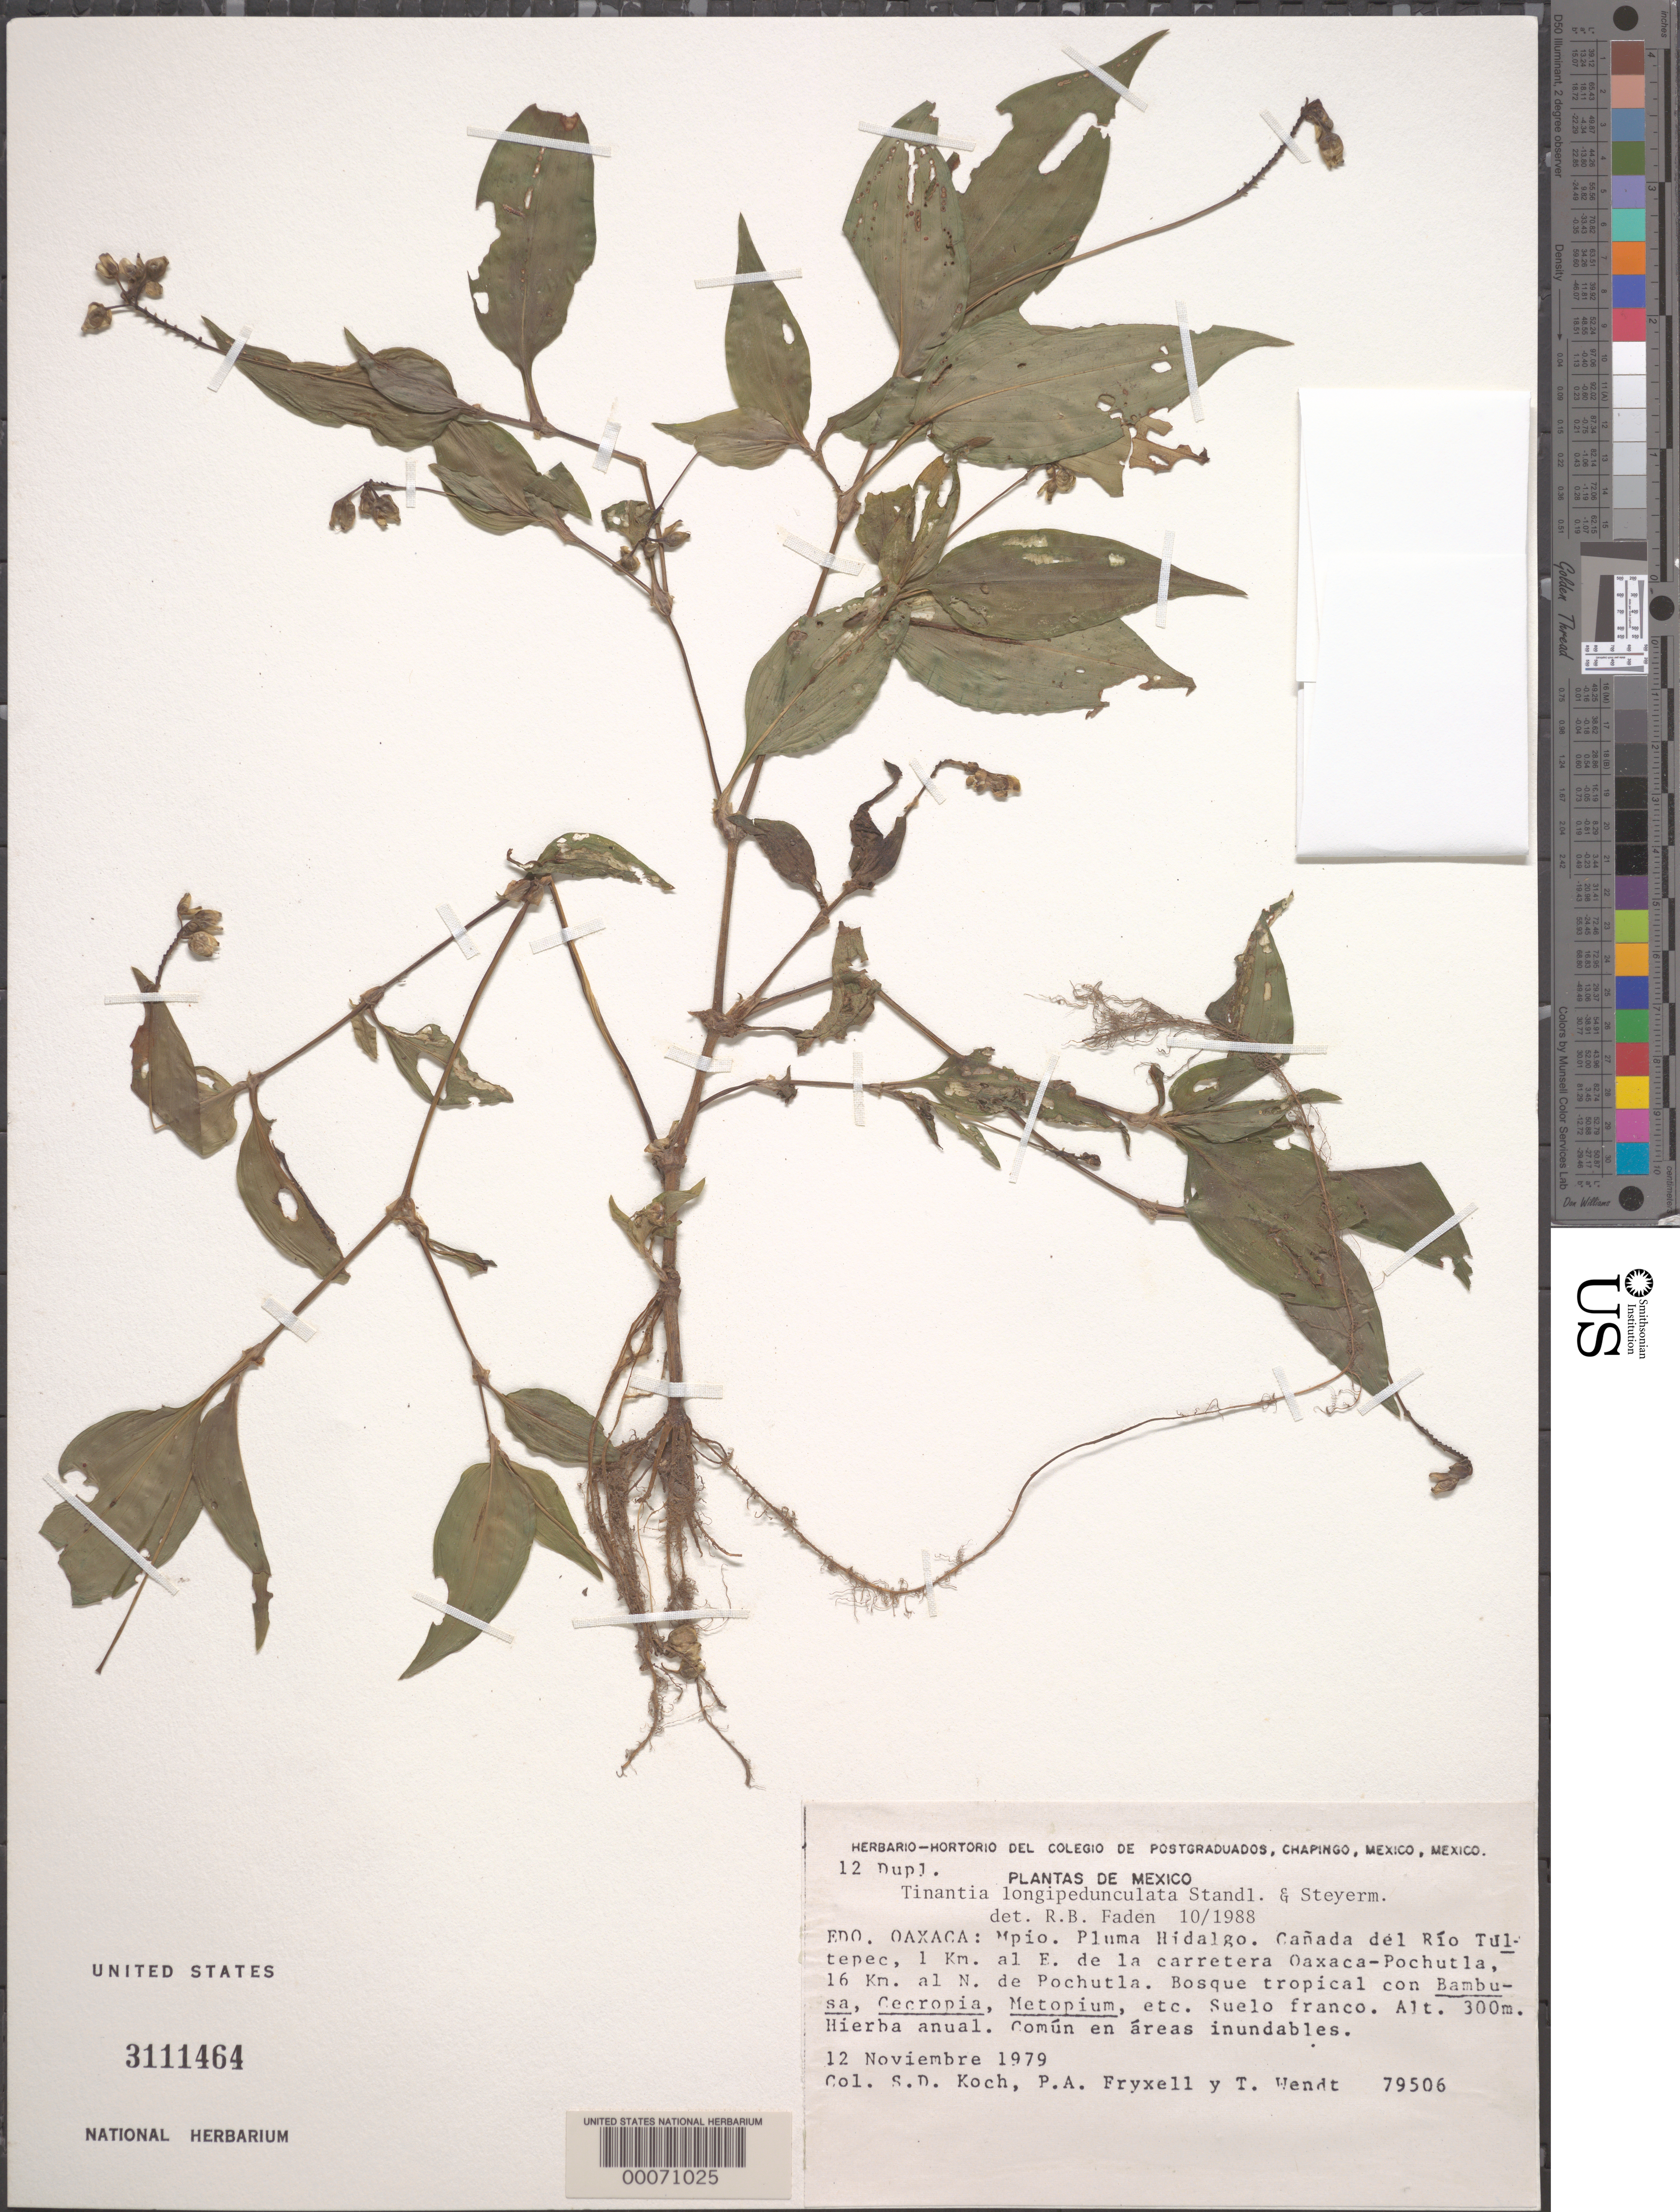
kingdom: Plantae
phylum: Tracheophyta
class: Liliopsida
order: Commelinales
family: Commelinaceae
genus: Tinantia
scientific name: Tinantia longipedunculata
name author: Standl. & Steyerm.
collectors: S. D. Koch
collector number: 79506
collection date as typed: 12 Nov 1979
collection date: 1979-11-12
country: Mexico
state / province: Oaxaca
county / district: Pluma Hidalgo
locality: Path of rio tultepec, 1 km E of oavaca- Pochutla highway, 16 km N of Pochutla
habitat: Tropical forest with bambusa, cercopia, metopium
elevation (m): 300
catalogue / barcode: US 3111464